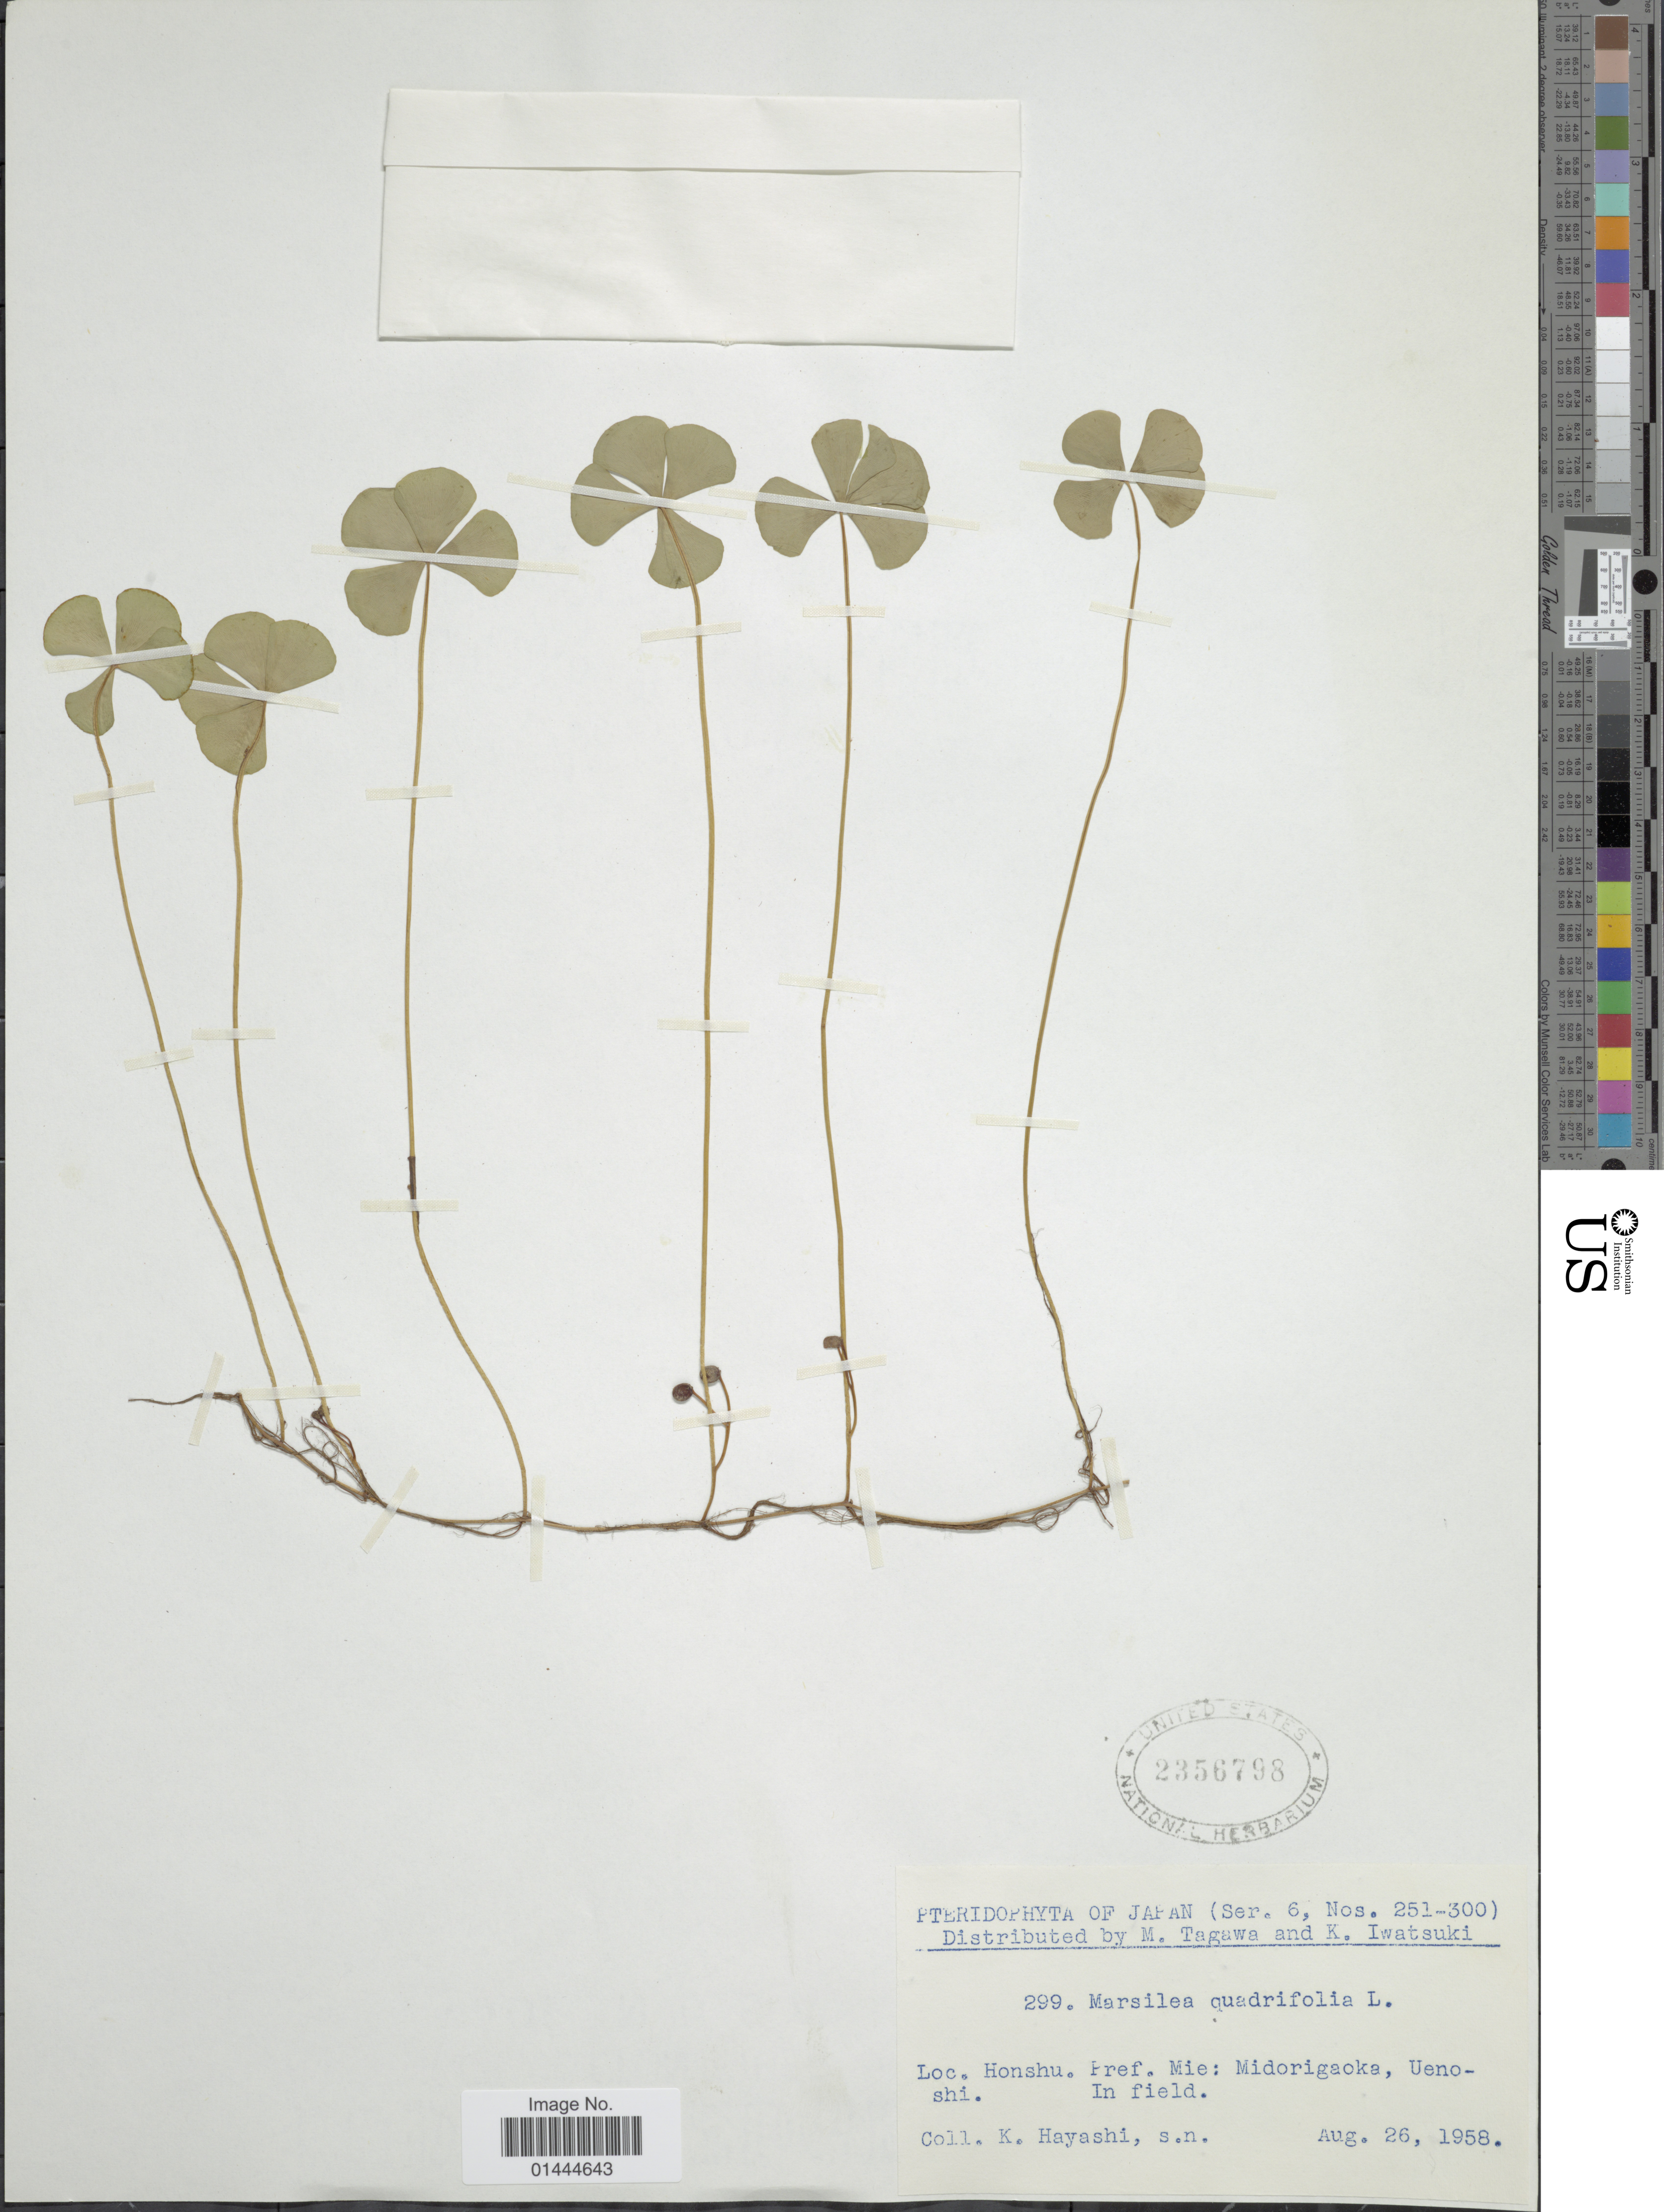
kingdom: Plantae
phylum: Tracheophyta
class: Polypodiopsida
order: Salviniales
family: Marsileaceae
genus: Marsilea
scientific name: Marsilea quadrifolia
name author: L.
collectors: Hayashi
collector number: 299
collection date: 1958-08-26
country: Japan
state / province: Mie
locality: Honshu, Midorigaoka, Uenoshi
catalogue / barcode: US 2356798